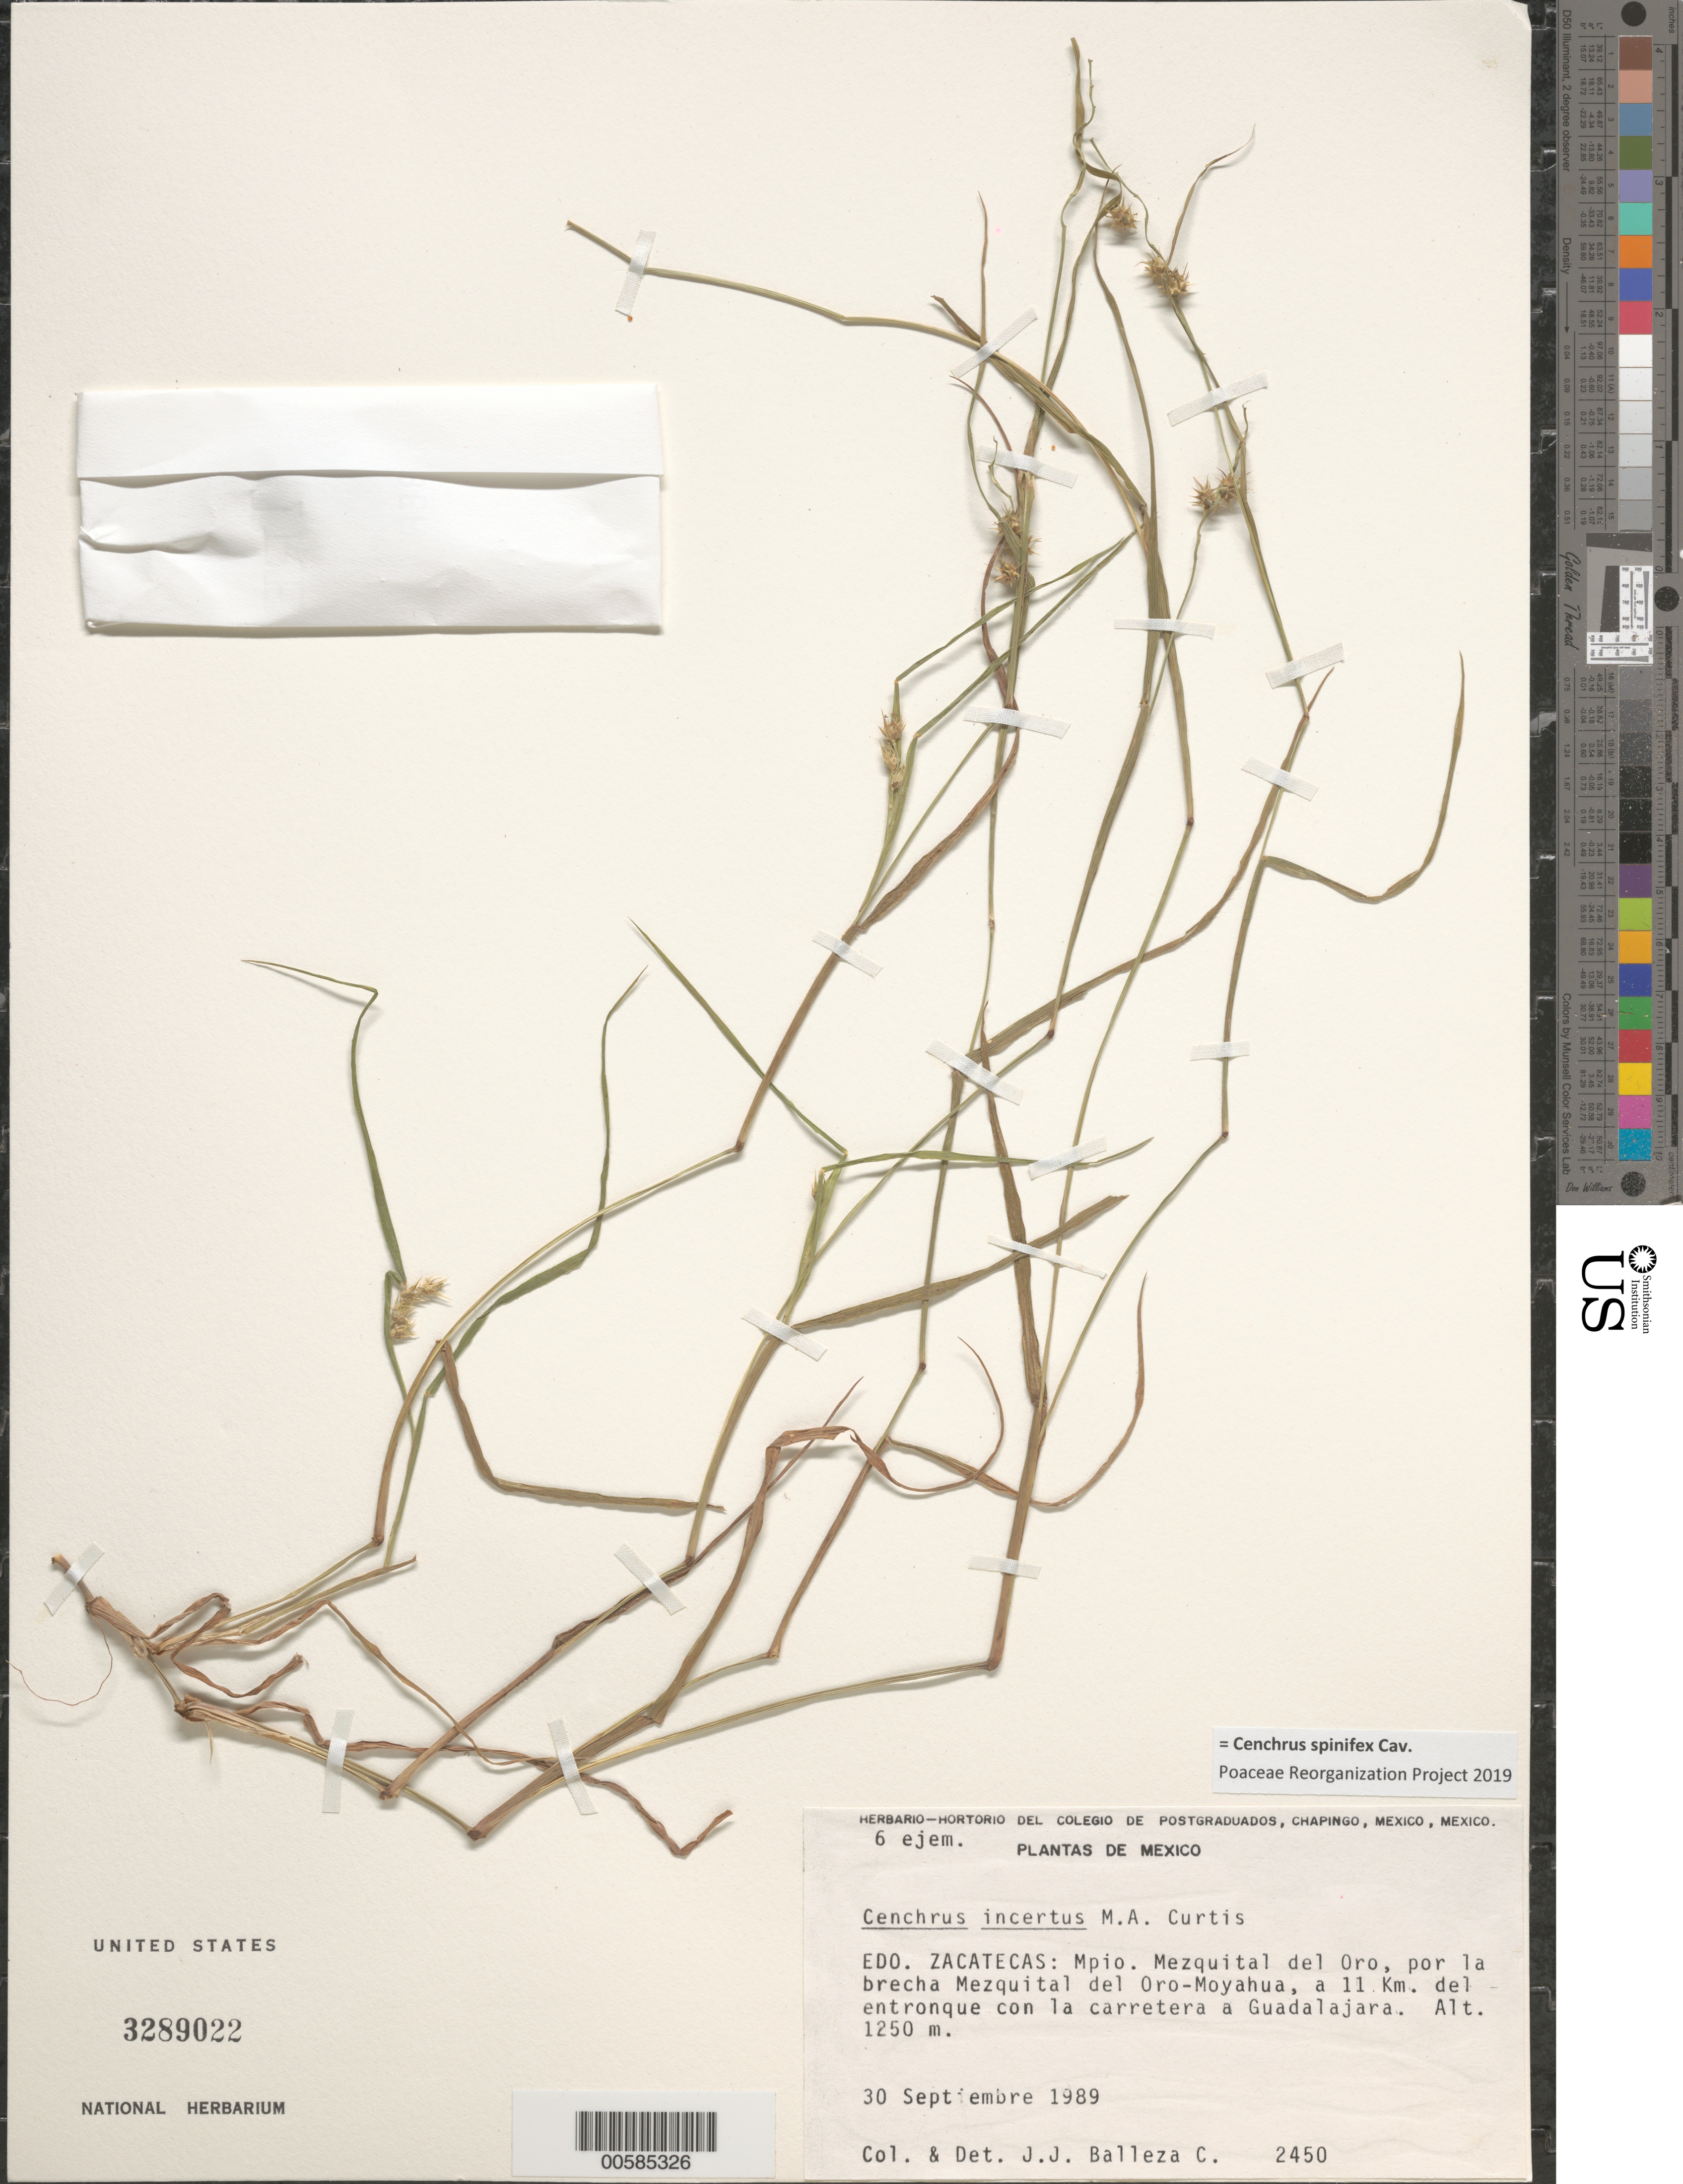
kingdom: Plantae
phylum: Tracheophyta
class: Liliopsida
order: Poales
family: Poaceae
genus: Cenchrus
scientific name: Cenchrus spinifex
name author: Cav.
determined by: Poaceae Reorganization Project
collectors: J. J. Balleza C.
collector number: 2450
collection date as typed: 30 Sep 1989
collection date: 1989-09-30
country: Mexico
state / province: Zacatecas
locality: Mpio Mezquital del Oro, por la brecha Mezquital del Oro-Moyahua, a 11 km del entronque con la carretera a Guadalajara.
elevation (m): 1250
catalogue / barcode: US 3289022